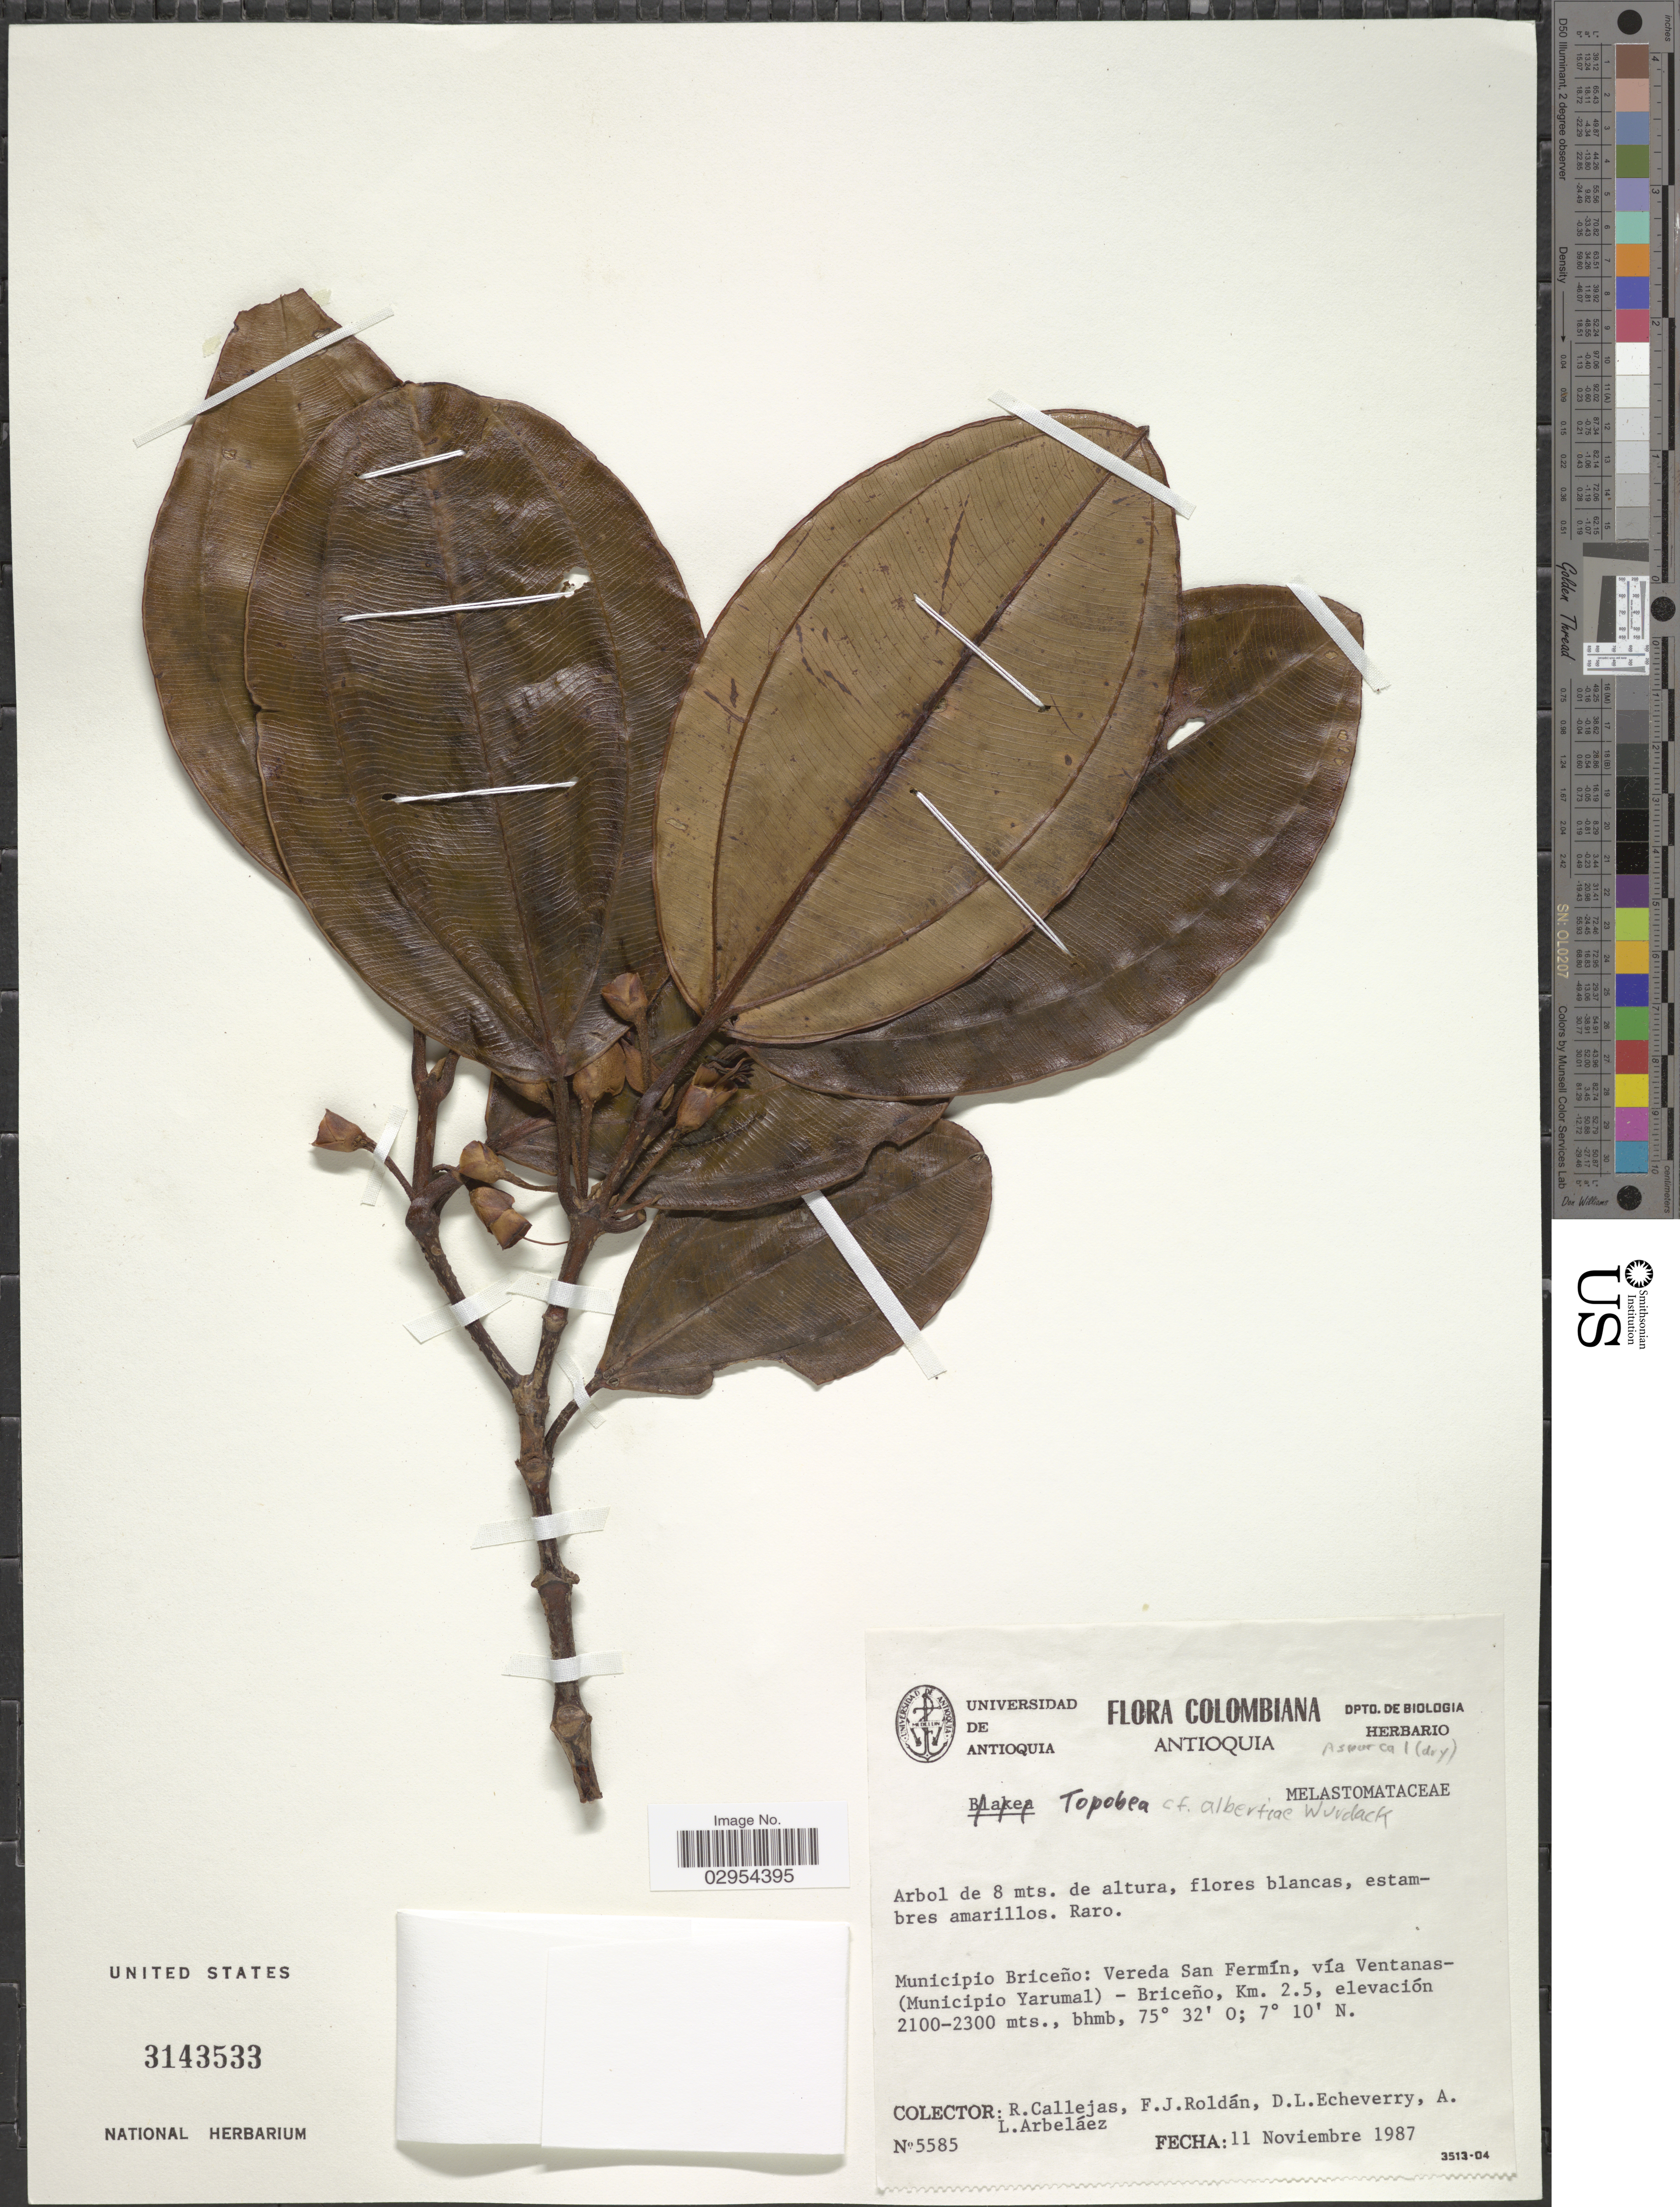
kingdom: Plantae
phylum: Tracheophyta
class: Magnoliopsida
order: Myrtales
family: Melastomataceae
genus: Topobea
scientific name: Topobea sp.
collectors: R. Callejas, F. J. Roldán, D. Echeverry & A. Arbeláez Alvarez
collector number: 5585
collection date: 1987-11-11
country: Colombia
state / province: Antioquia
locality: Municipio Briceño: Vereda San Fermín, vía Ventanas (Municipio Yarumal) - Briceño, Km. 2.5.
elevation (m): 2100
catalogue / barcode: US 3143533